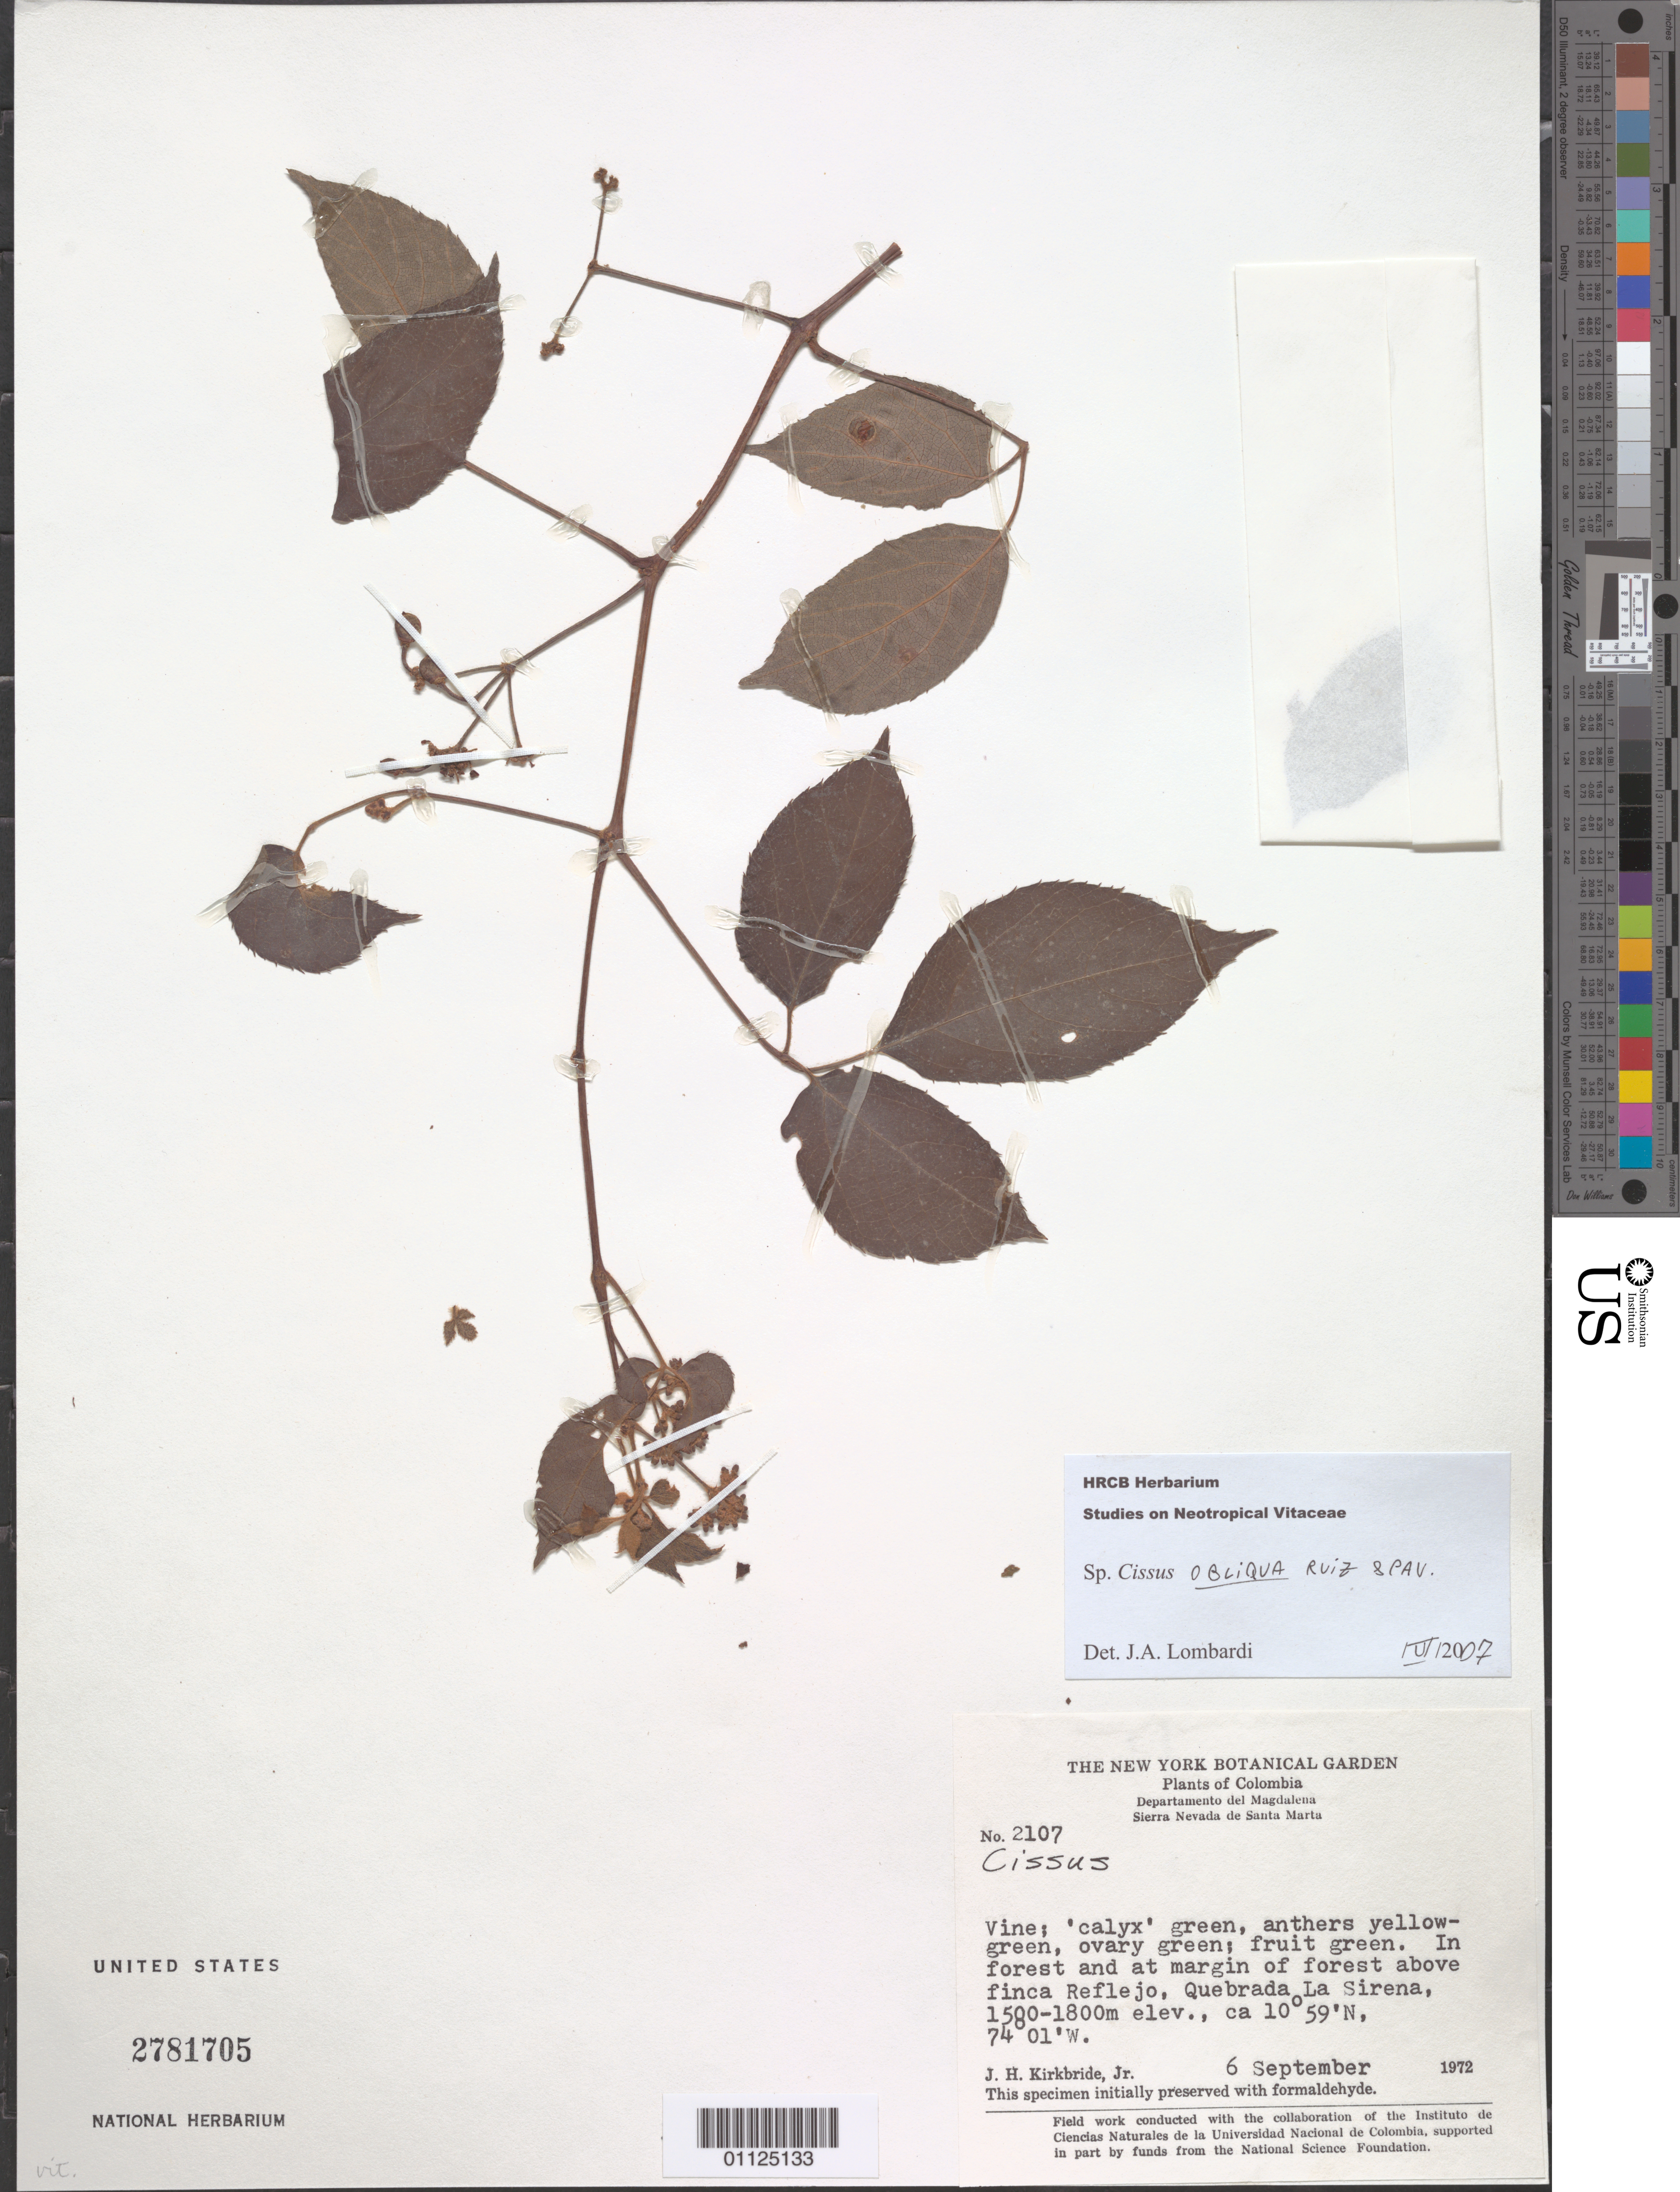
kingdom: Plantae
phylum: Tracheophyta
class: Magnoliopsida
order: Vitales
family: Vitaceae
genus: Cissus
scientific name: Cissus obliqua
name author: Ruiz & Pav.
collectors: J. H. Kirkbride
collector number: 2107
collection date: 1972-09-06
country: Colombia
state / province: Magdalena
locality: Sierra Nevada de Santa Marta. Forest above Reflejo, Quebrada La Sirena.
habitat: Vine. In forest and at margin of forest.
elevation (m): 1500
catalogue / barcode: US 2781705